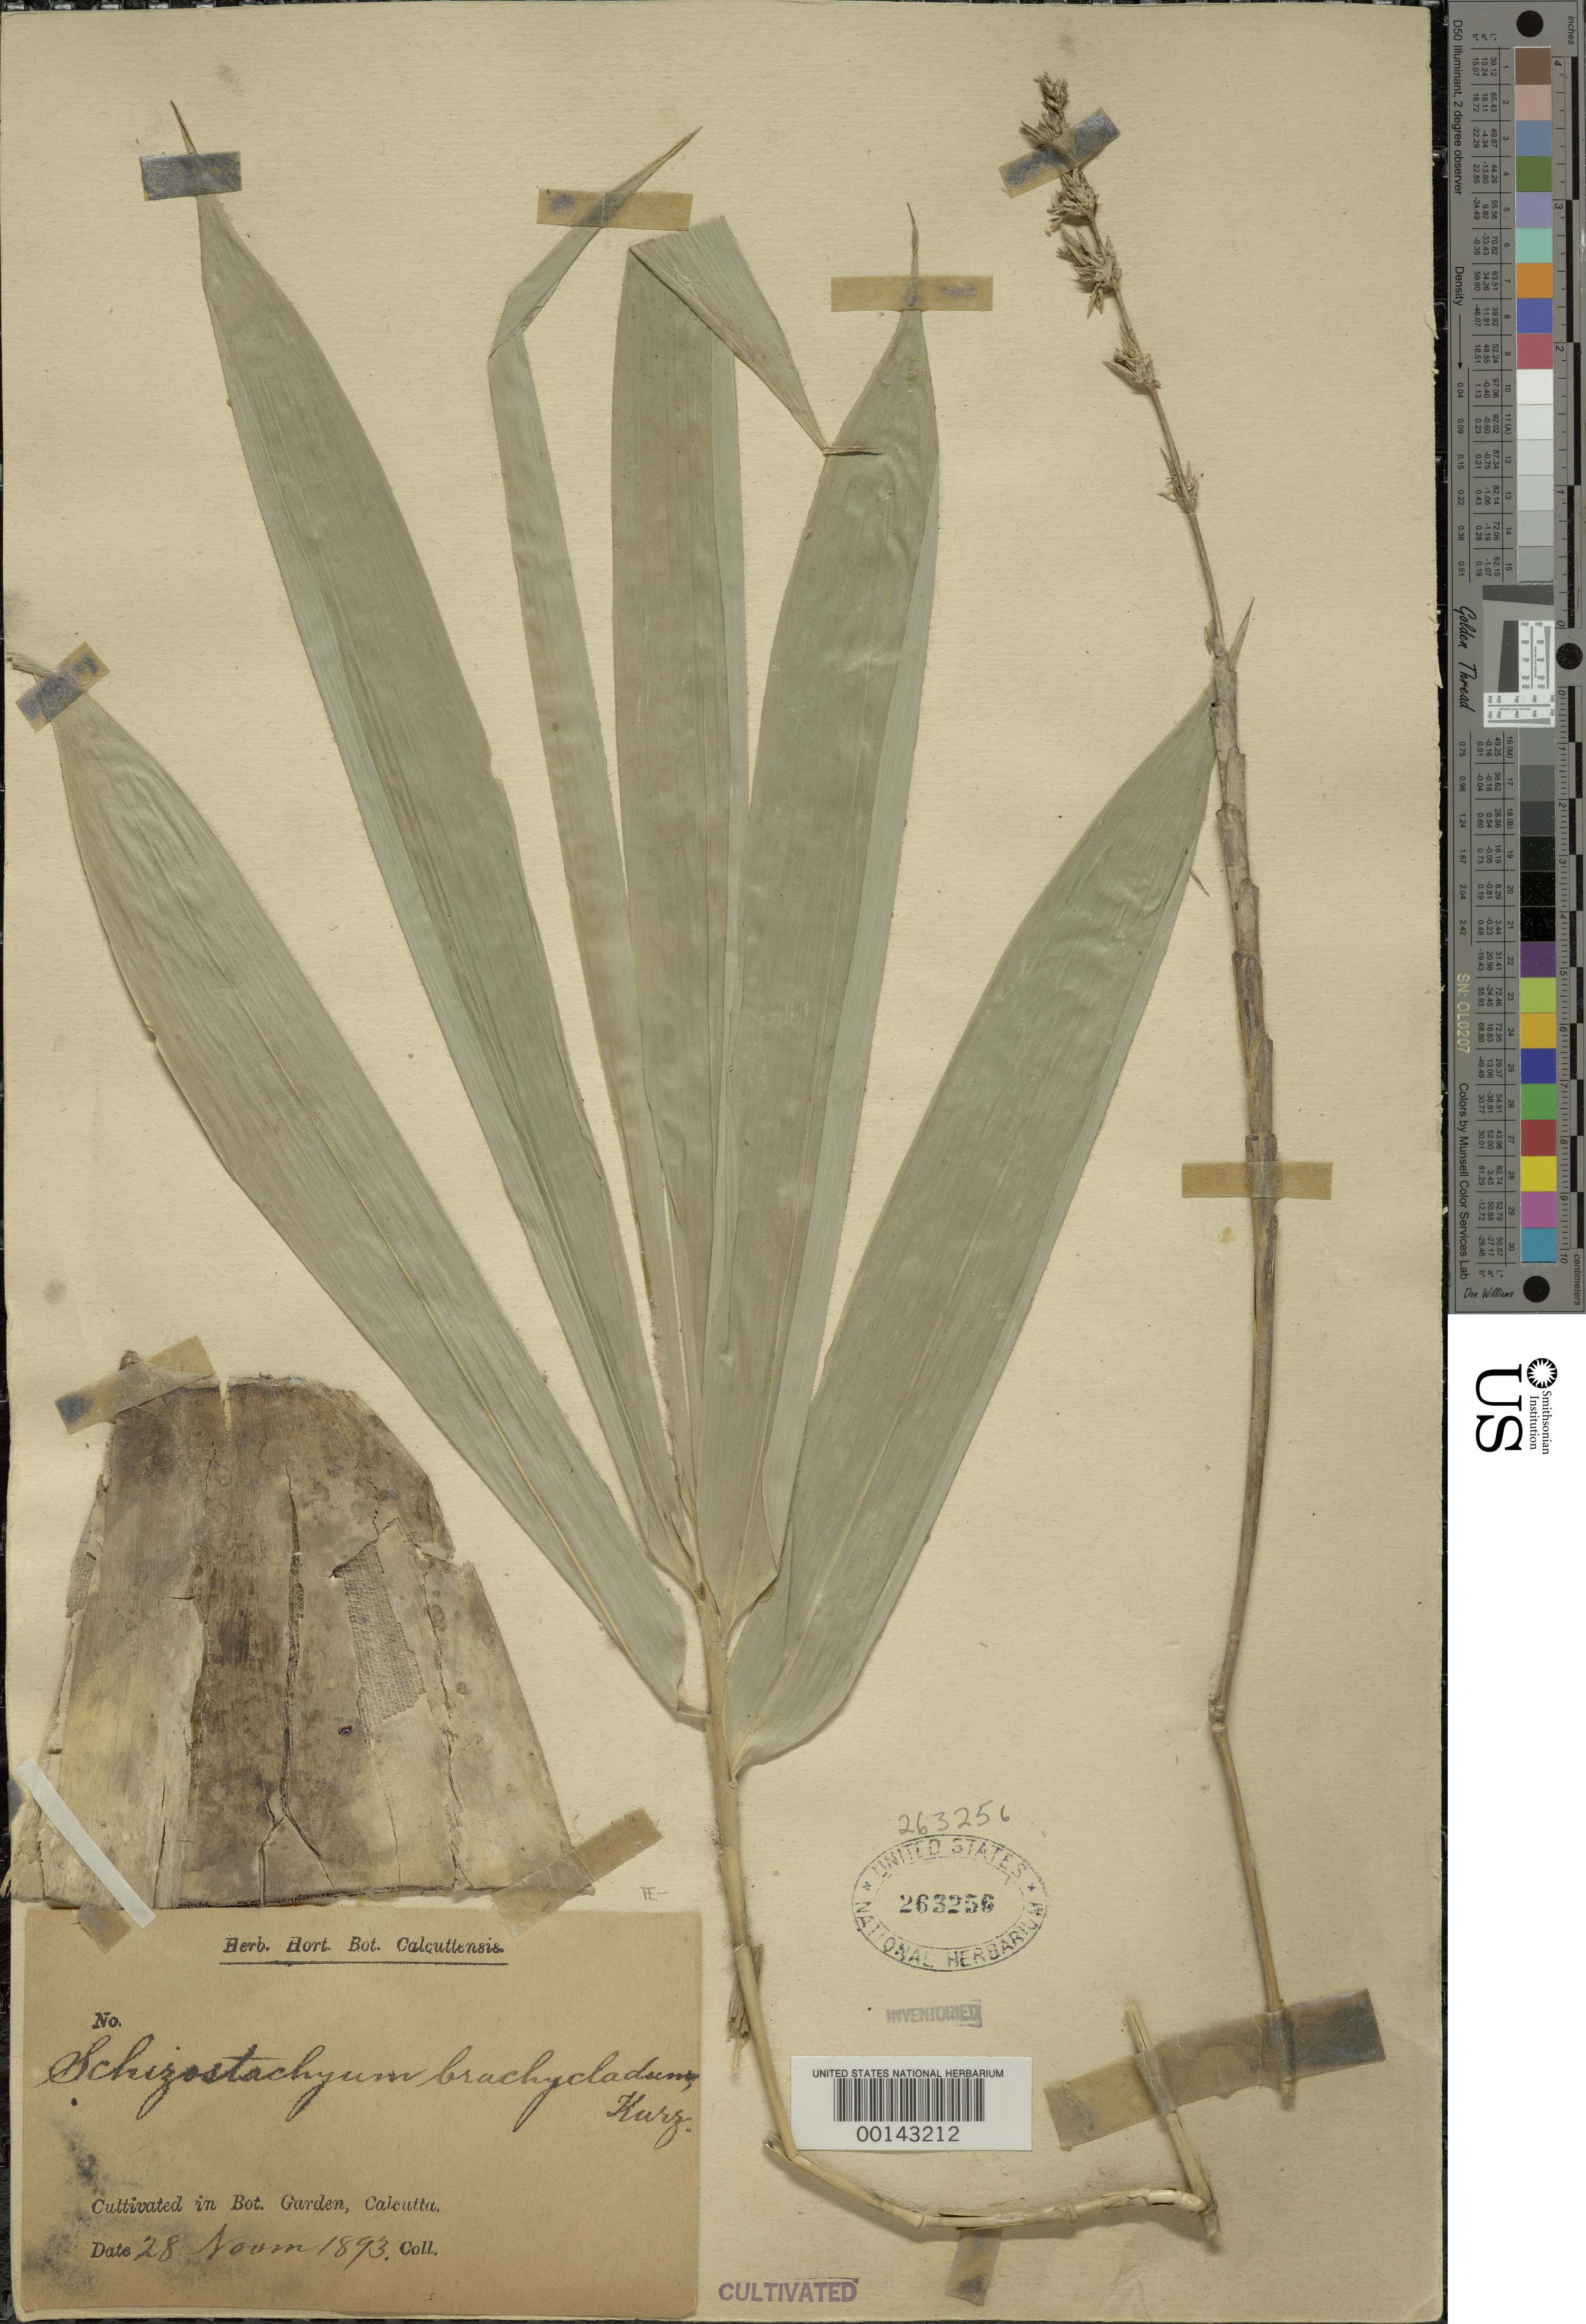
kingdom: Plantae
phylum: Tracheophyta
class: Liliopsida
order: Poales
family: Poaceae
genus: Schizostachyum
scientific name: Schizostachyum brachycladum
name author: (Kurz ex Munro) Kurz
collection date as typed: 28 Nov 1893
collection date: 1893-11-28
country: India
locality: Calcutta, bg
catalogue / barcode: US 263256